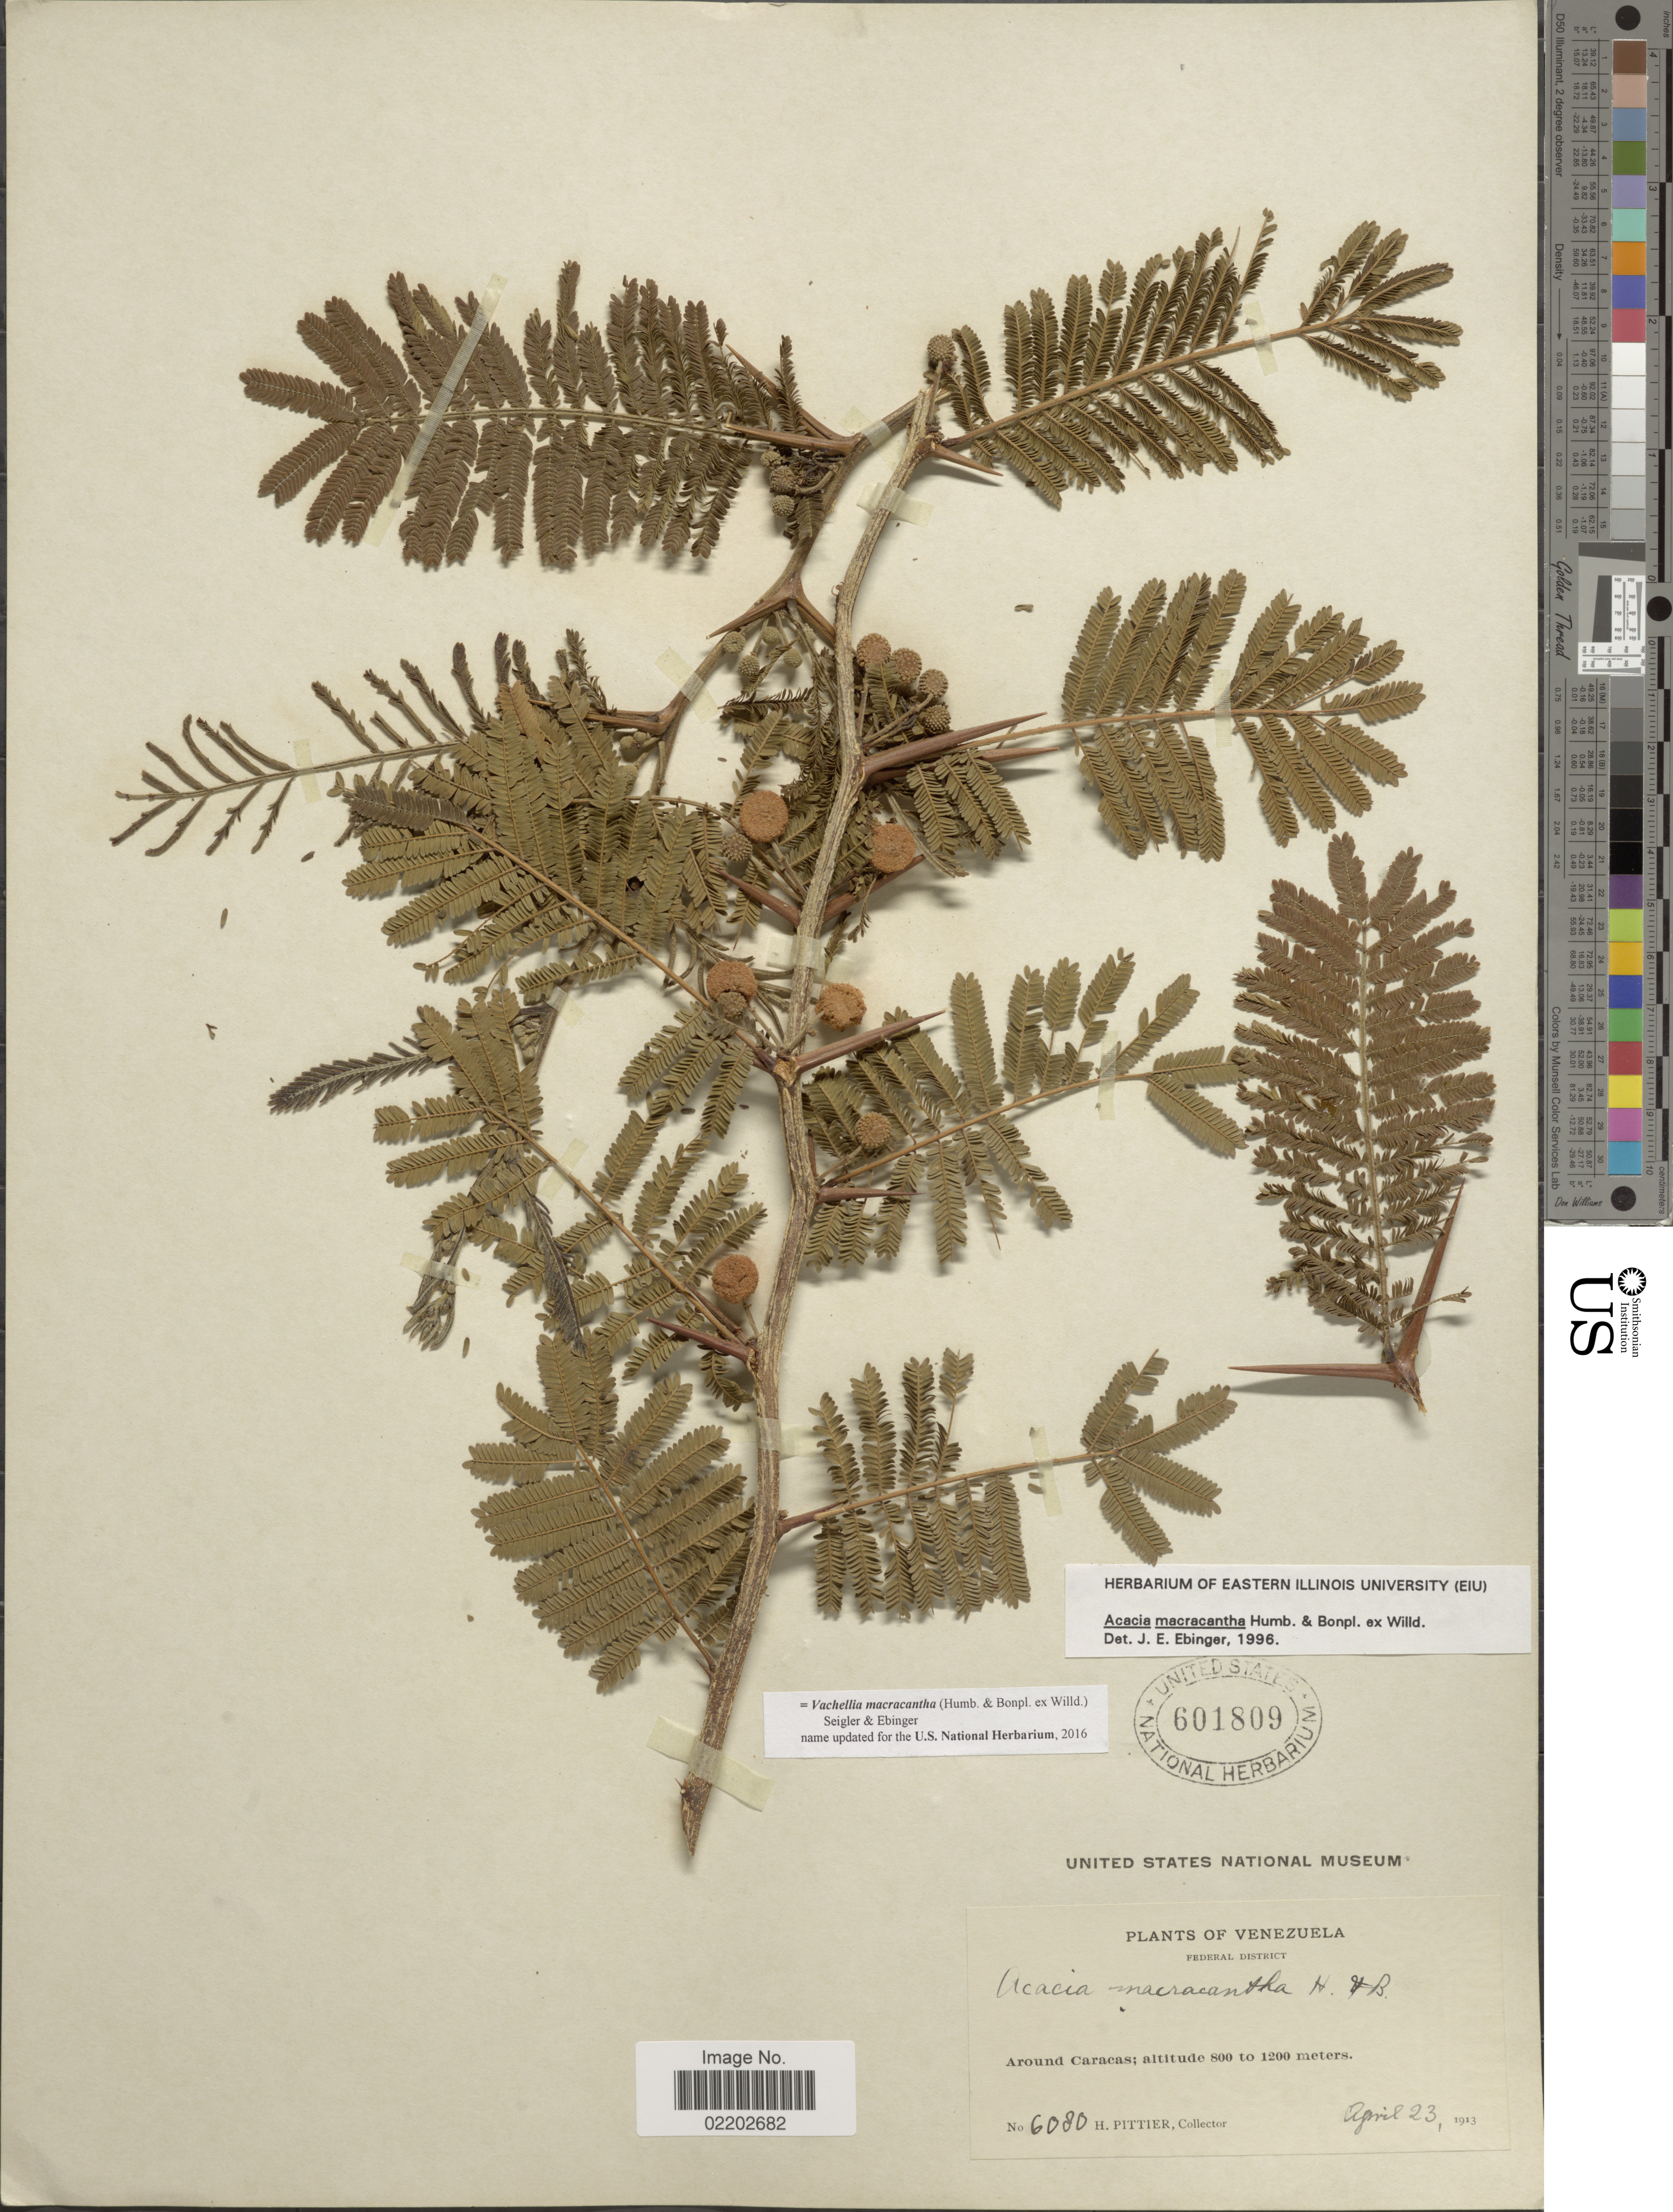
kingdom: Plantae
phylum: Tracheophyta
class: Magnoliopsida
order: Fabales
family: Fabaceae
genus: Vachellia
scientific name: Vachellia macracantha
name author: (Humb. & Bonpl. ex Willd.) Seigler & Ebinger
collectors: H. F. Pittier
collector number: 6080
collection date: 1913-04-23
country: Venezuela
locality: Federal District. Around Caracas.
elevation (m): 800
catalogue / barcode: US 601809